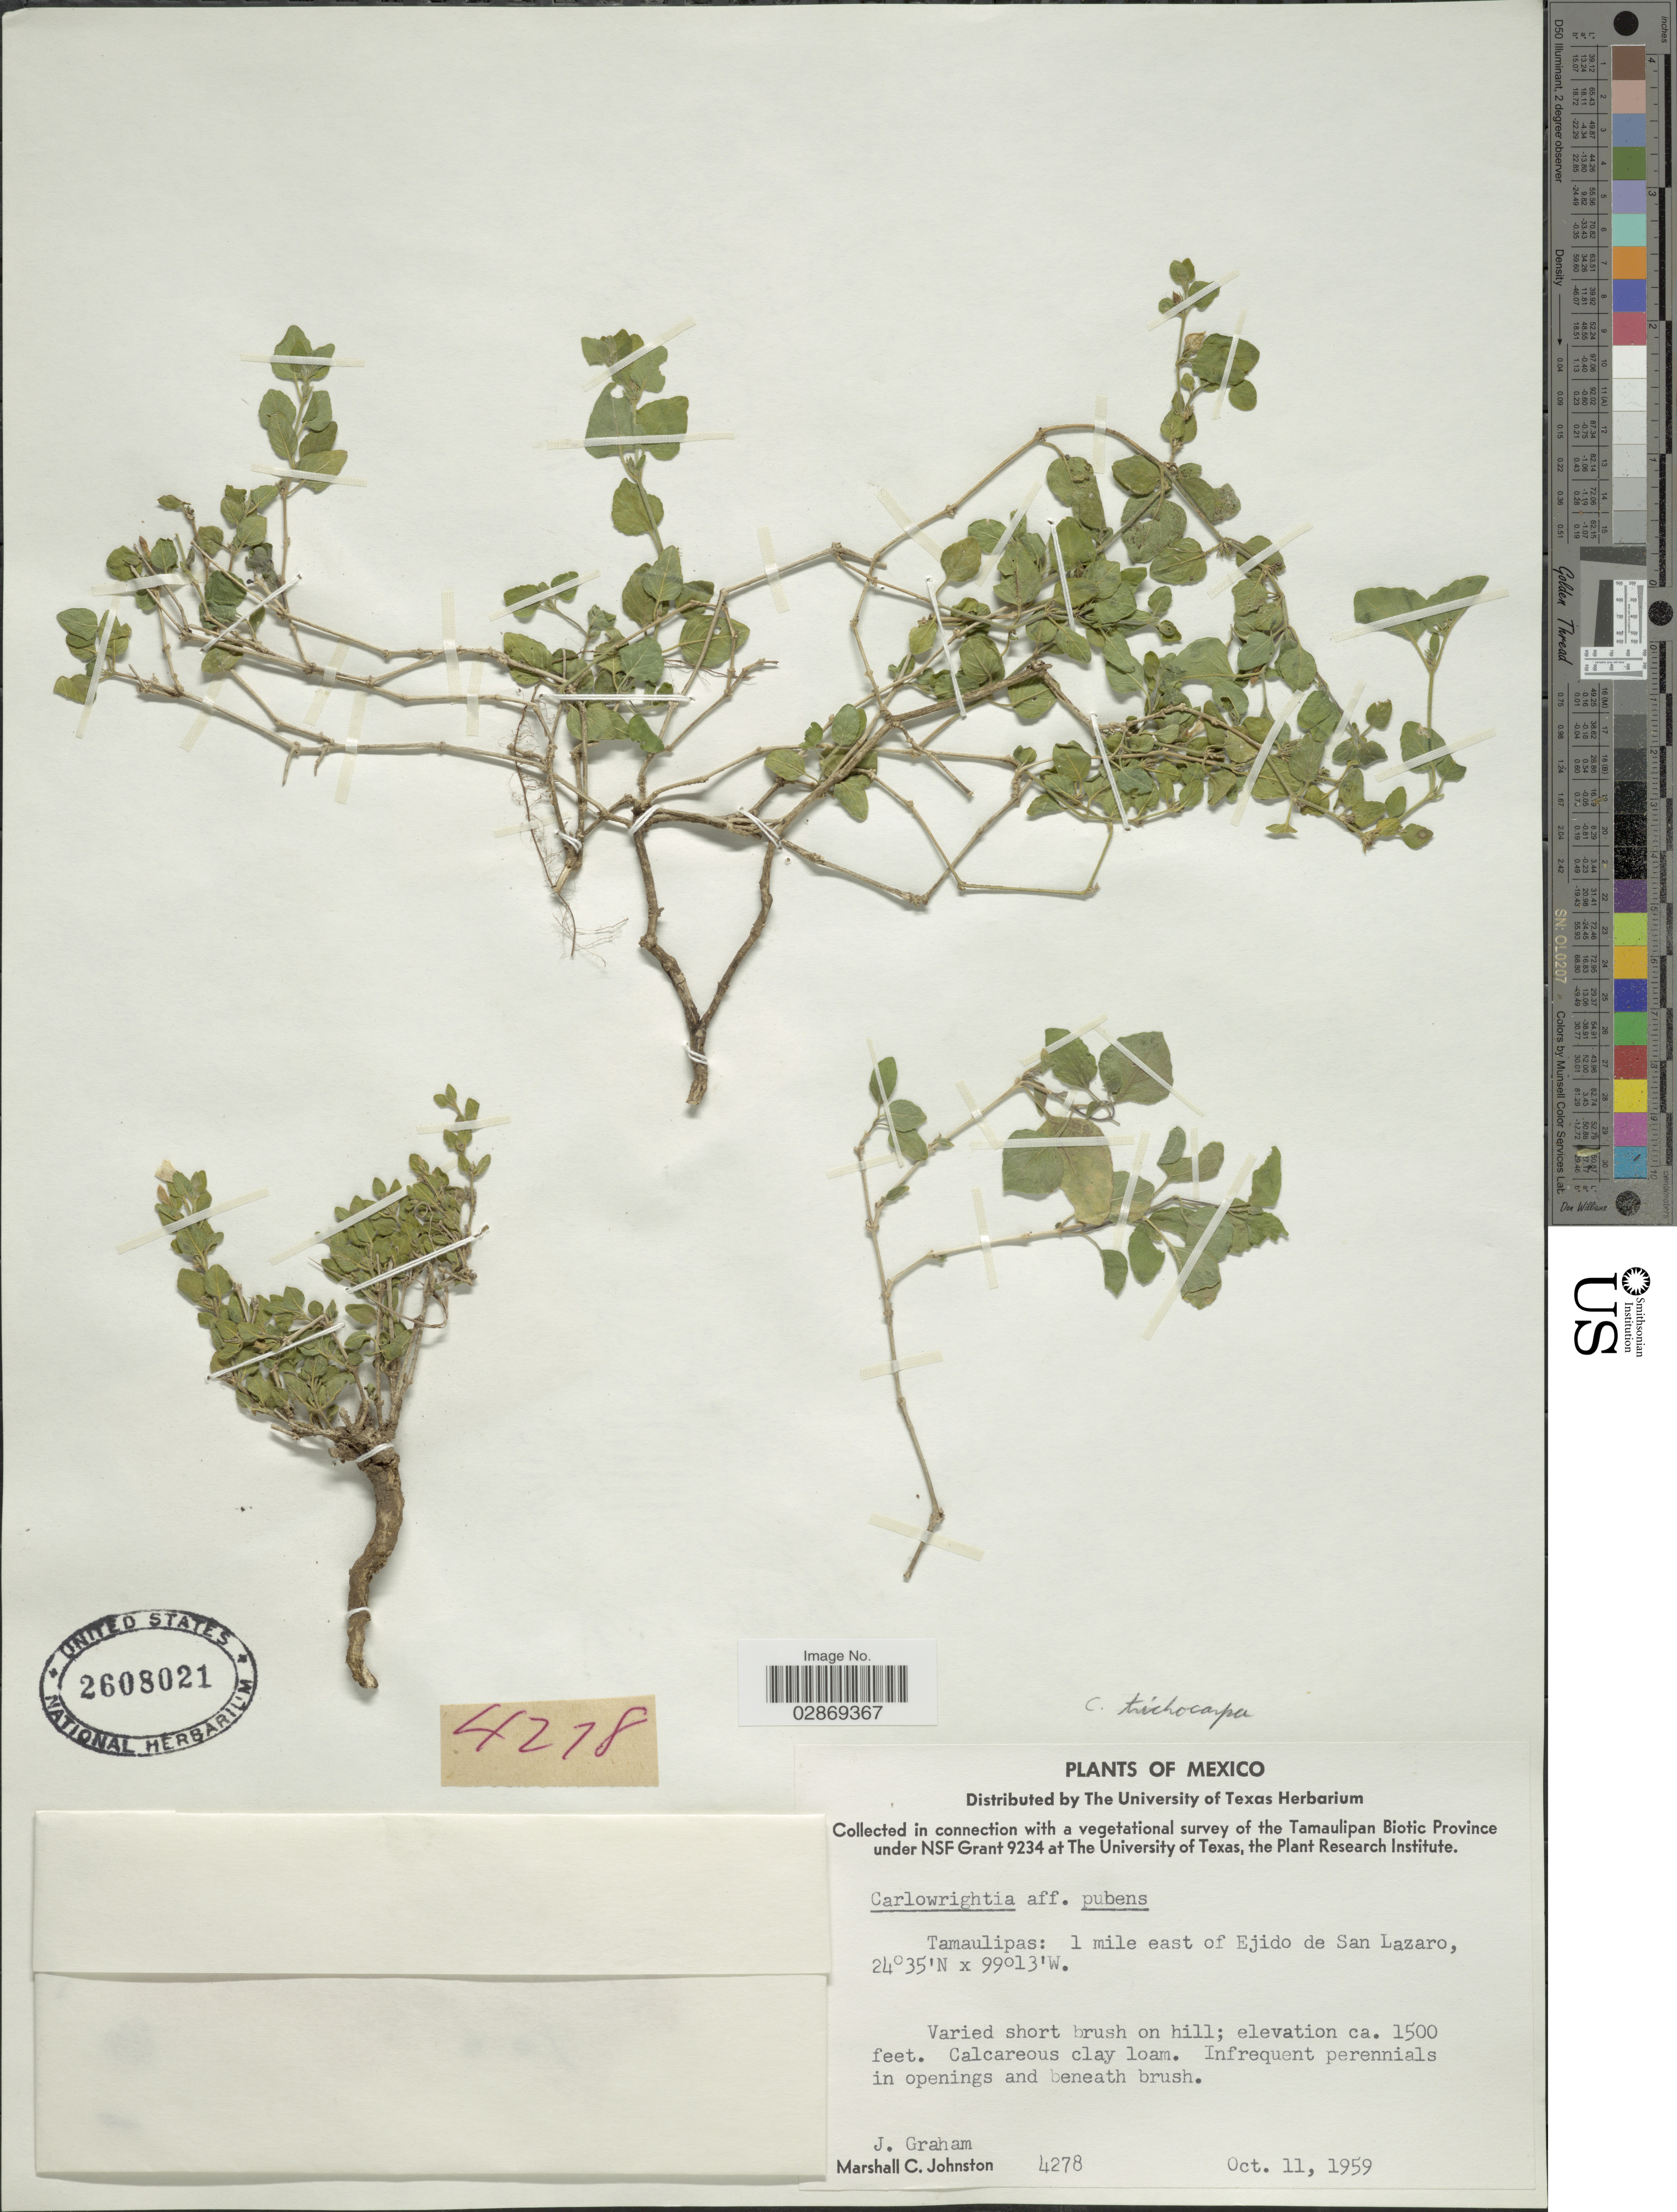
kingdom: Plantae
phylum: Tracheophyta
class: Magnoliopsida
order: Lamiales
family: Acanthaceae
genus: Carlowrightia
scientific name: Carlowrightia trichocarpa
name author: T.F. Daniel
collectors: J. Graham & M. Johnston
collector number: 4278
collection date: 1959-10-11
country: Mexico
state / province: Tamaulipas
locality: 1 mile east of Ejido de San Lazaro.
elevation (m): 457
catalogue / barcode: US 2608021